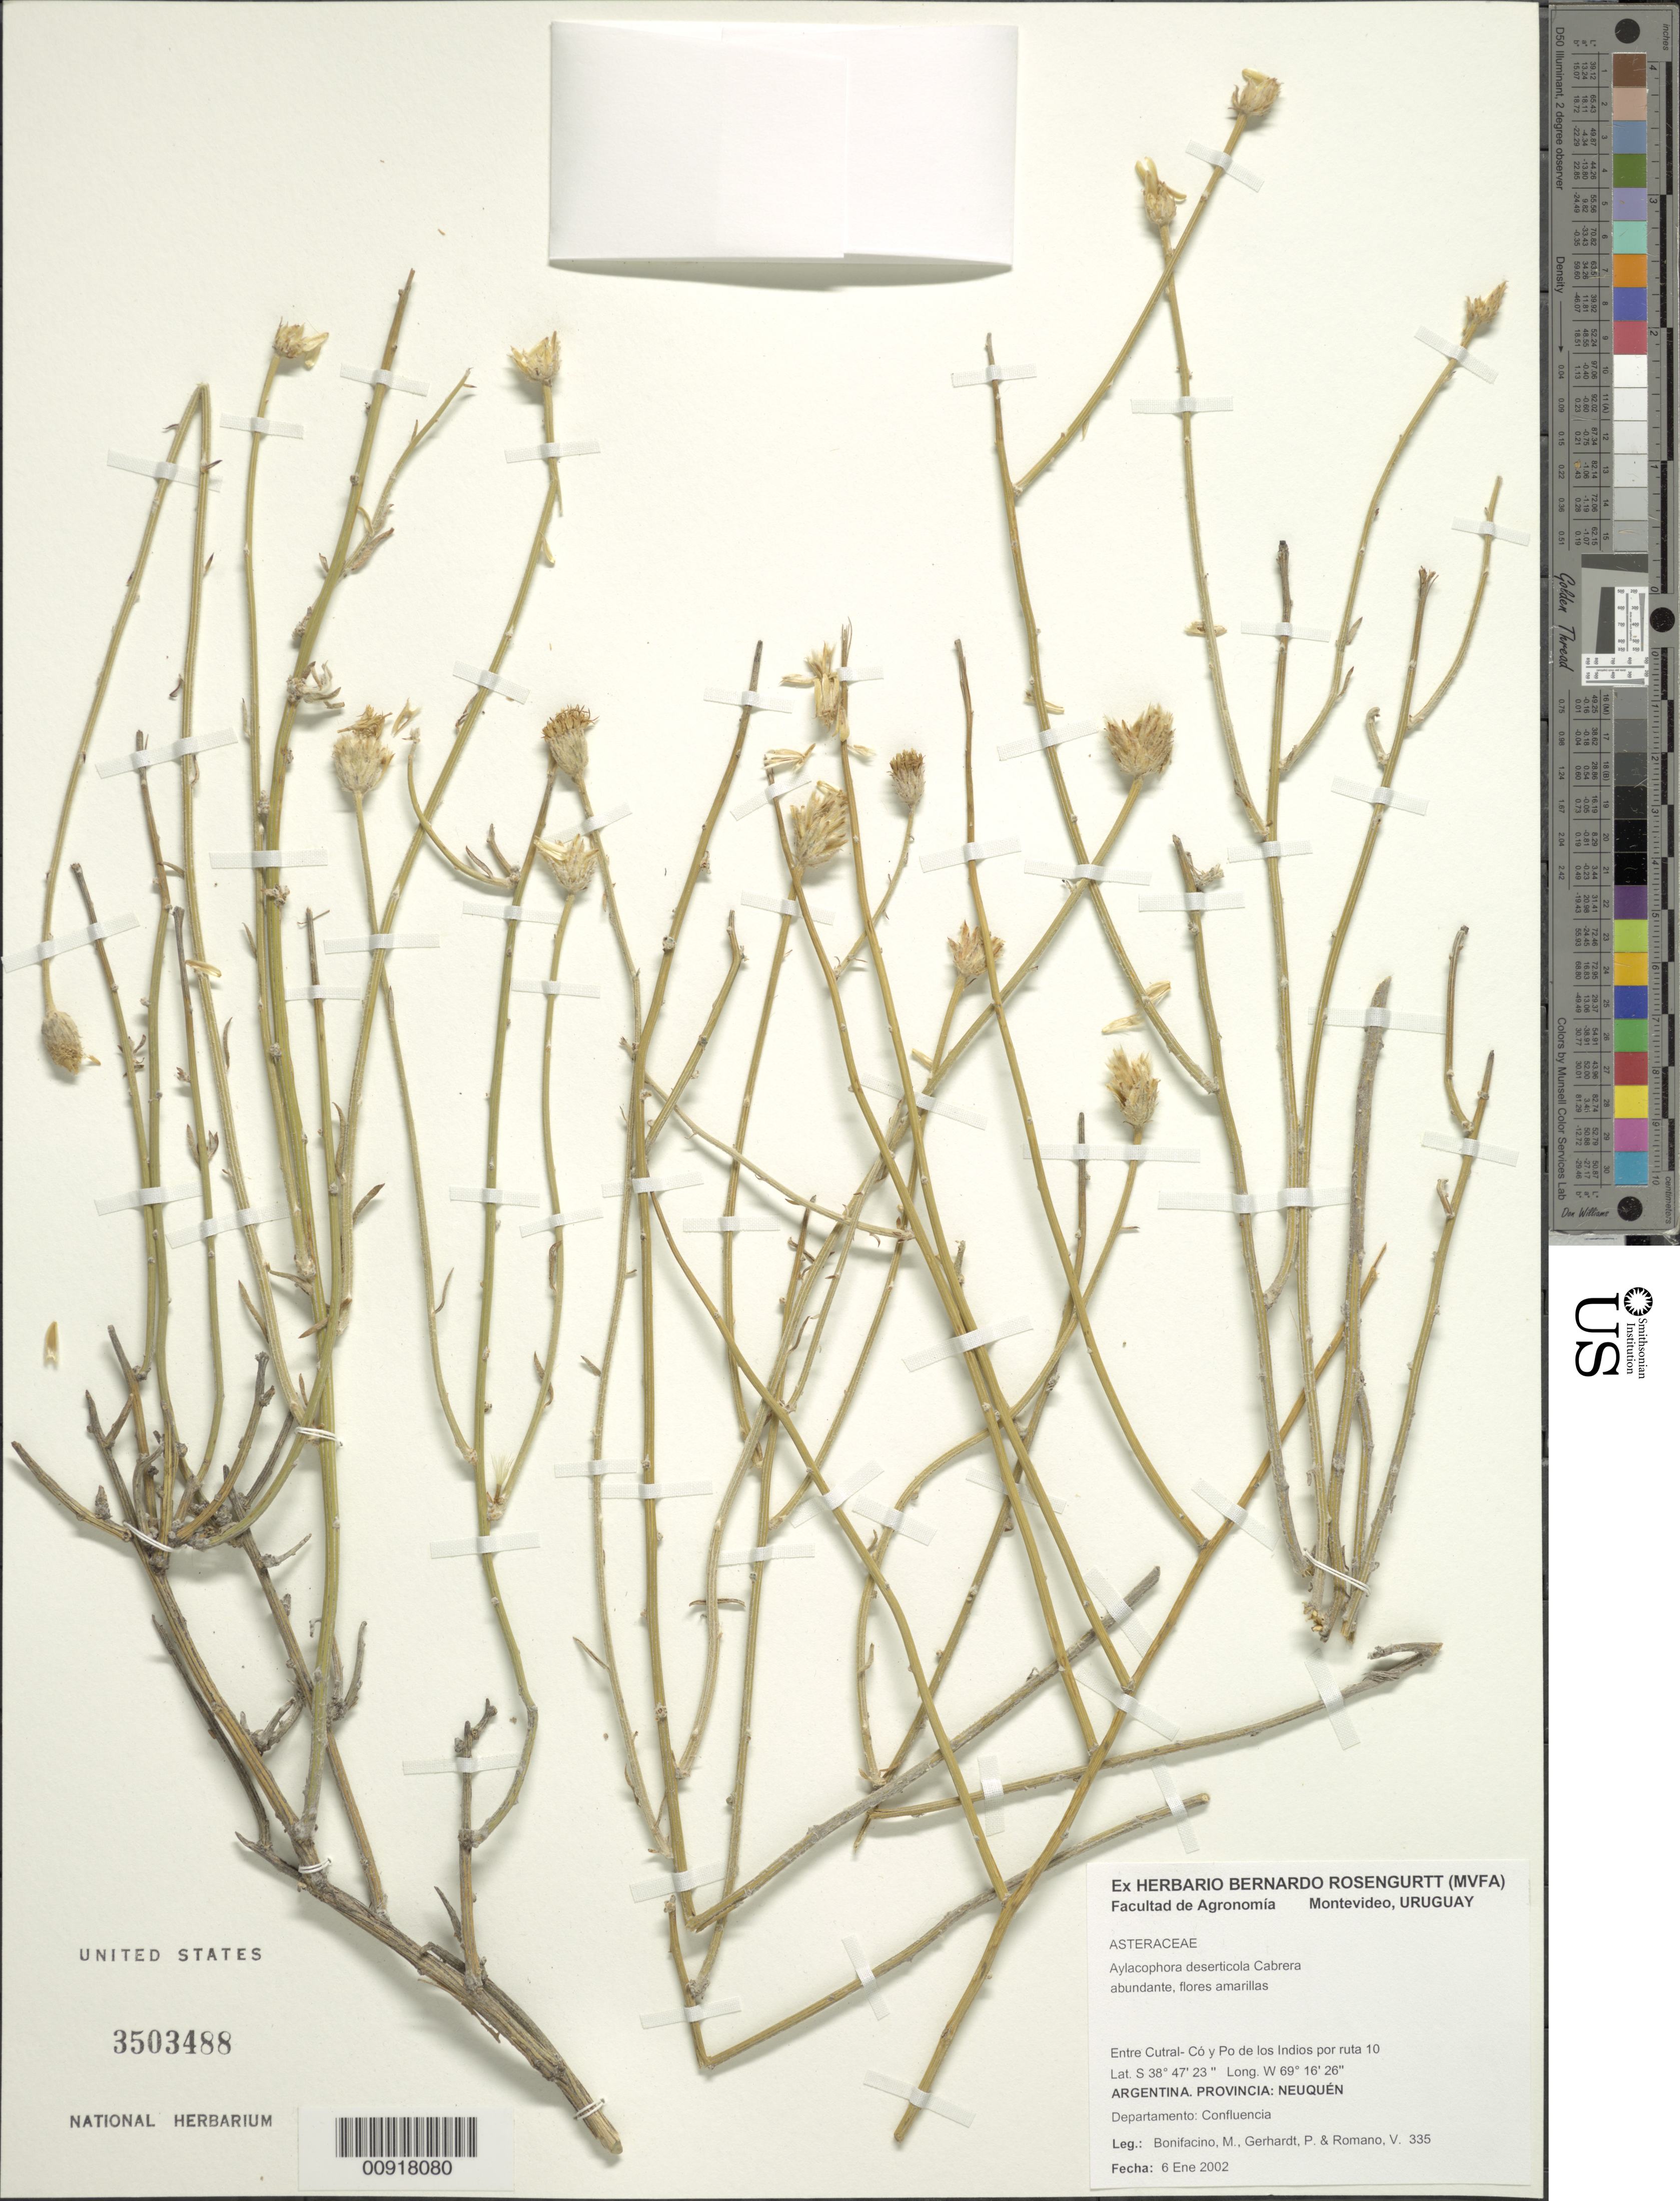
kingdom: Plantae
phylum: Tracheophyta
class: Magnoliopsida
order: Asterales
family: Asteraceae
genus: Aylacophora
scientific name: Aylacophora deserticola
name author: Cabrera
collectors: M. Bonifacino, P. Gerhardt & V. Romano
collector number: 0335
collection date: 2002-01-06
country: Argentina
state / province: Neuquén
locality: Dpto. Confluencia, entre Cutral-Có y Po de los Indios por Ruta 10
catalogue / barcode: US 3503488